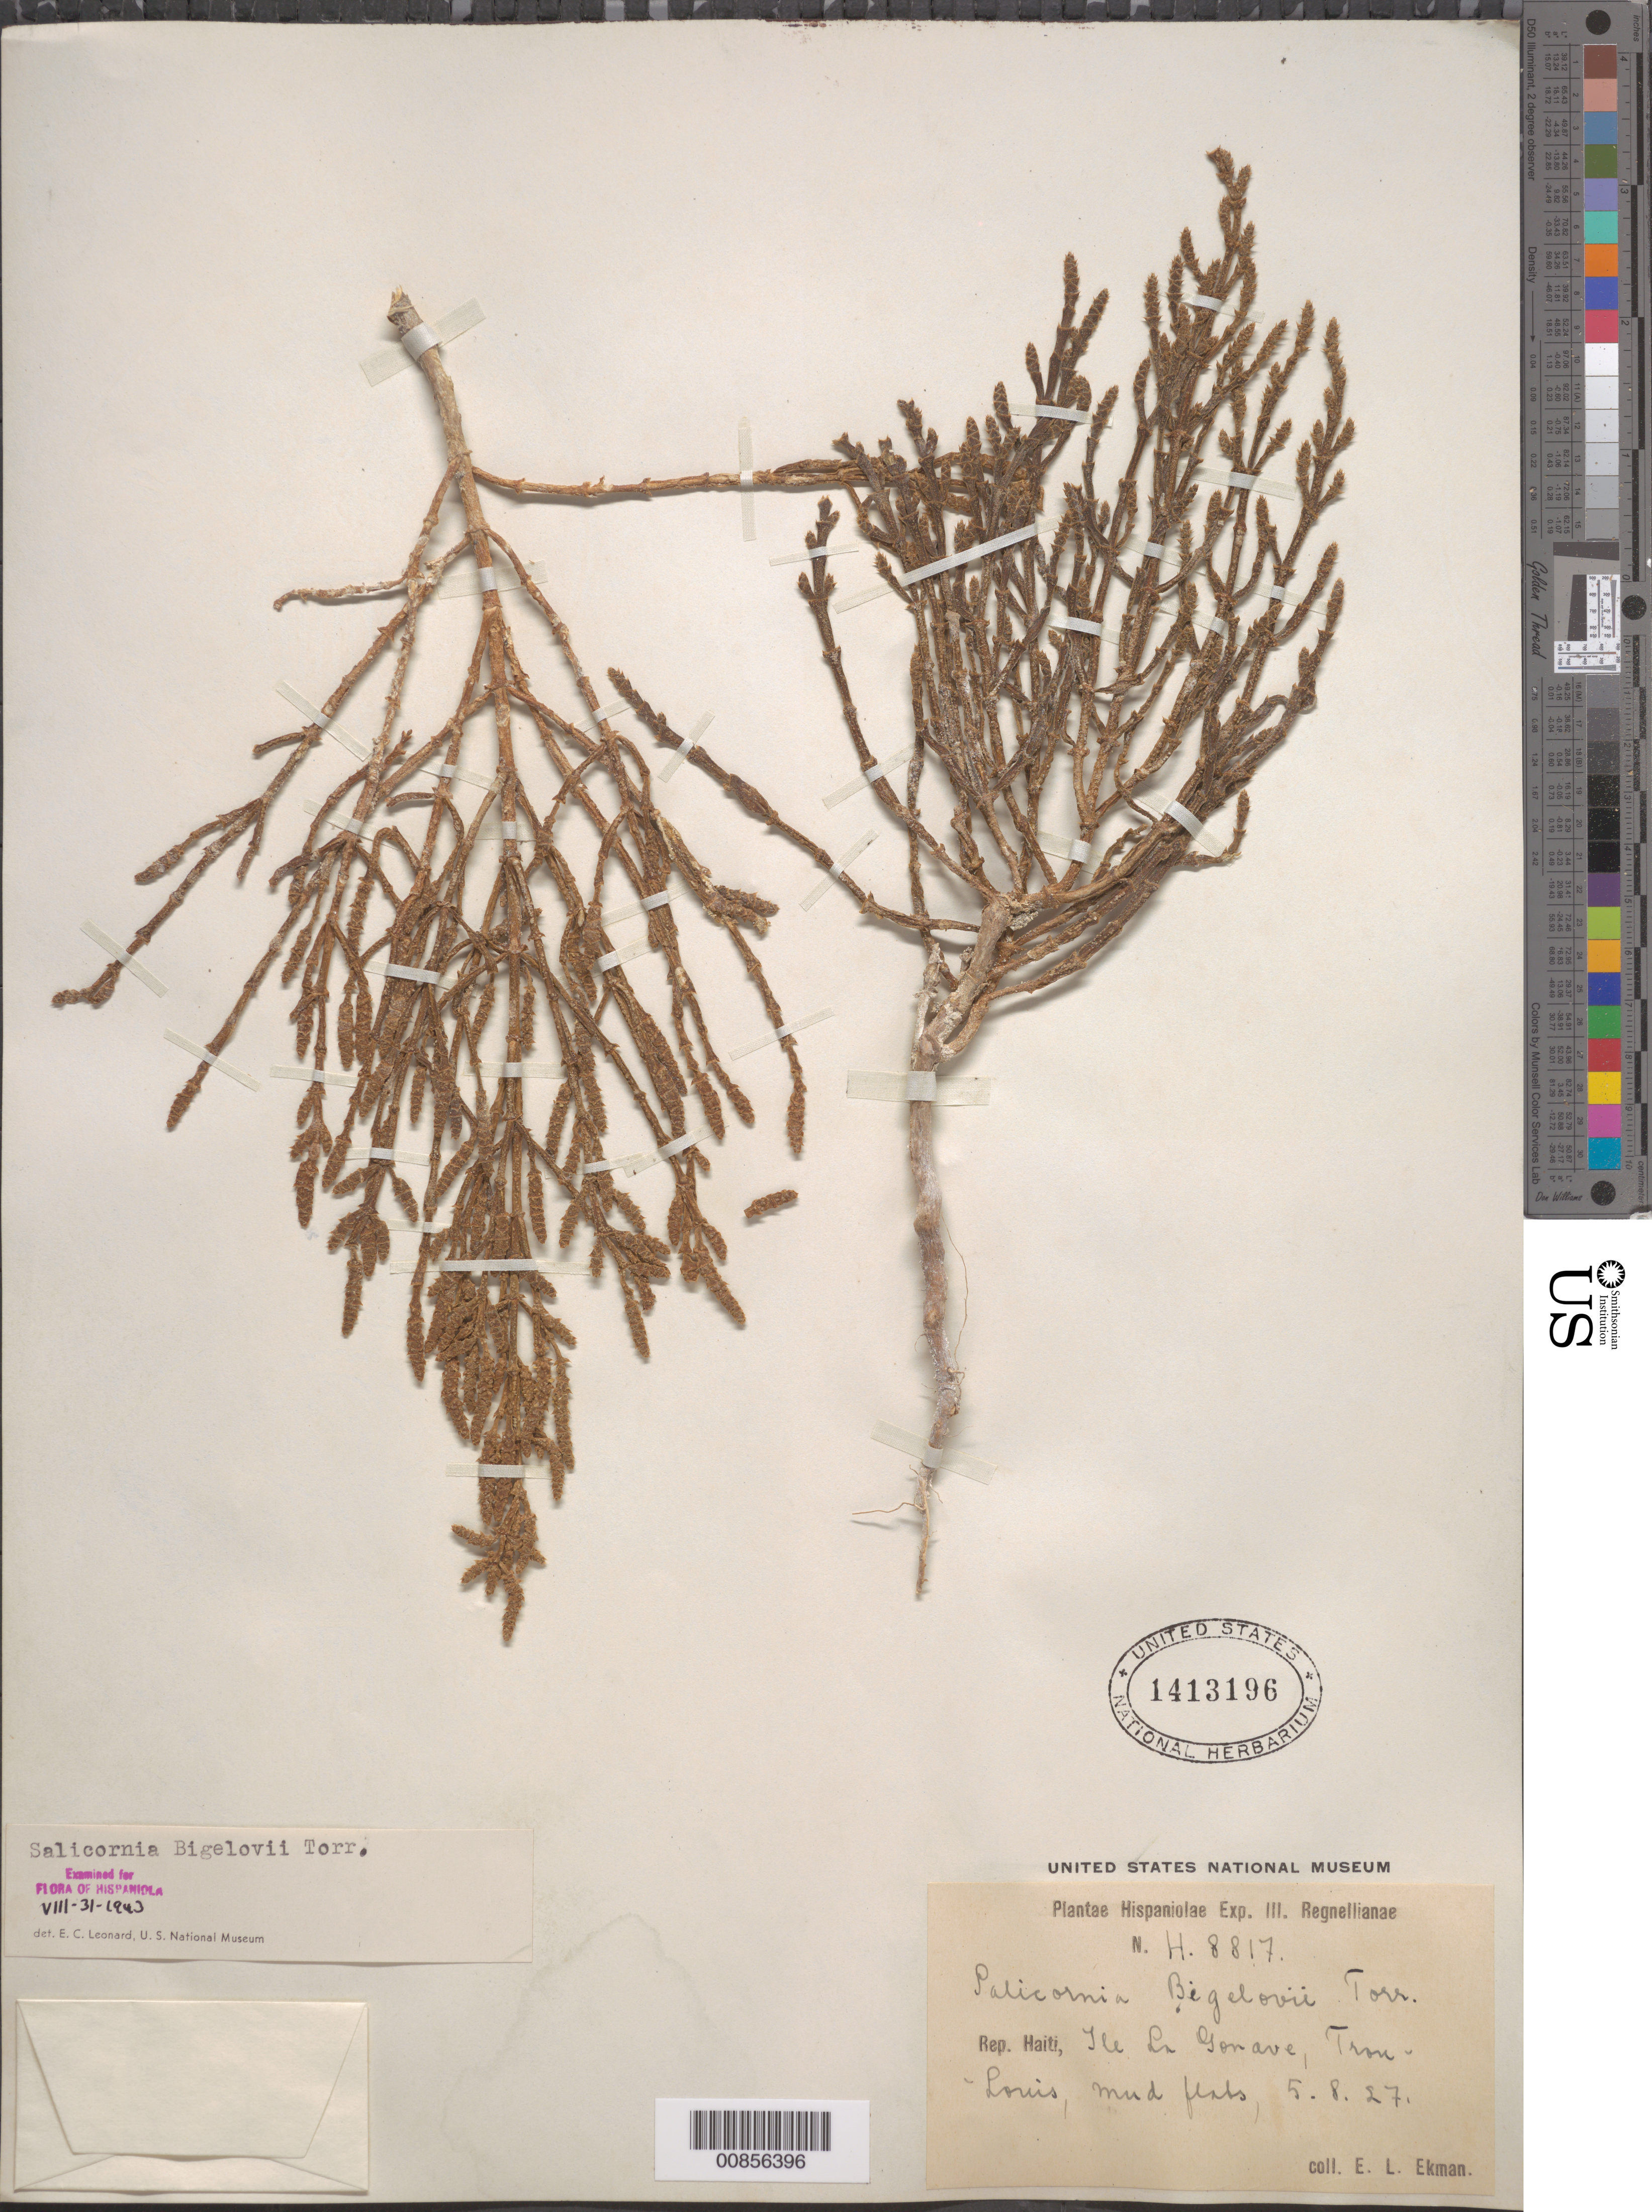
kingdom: Plantae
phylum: Tracheophyta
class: Magnoliopsida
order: Caryophyllales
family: Amaranthaceae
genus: Salicornia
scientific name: Salicornia bigelovii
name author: Torr.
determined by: Leonard, Emery C., (US)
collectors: E. L. Ekman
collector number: H 8817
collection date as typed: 05 Aug 1927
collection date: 1927-08-05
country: Haiti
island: Gonave I.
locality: Ile La Gonave, Trou-Louis.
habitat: Mud flats.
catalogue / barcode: US 1413196